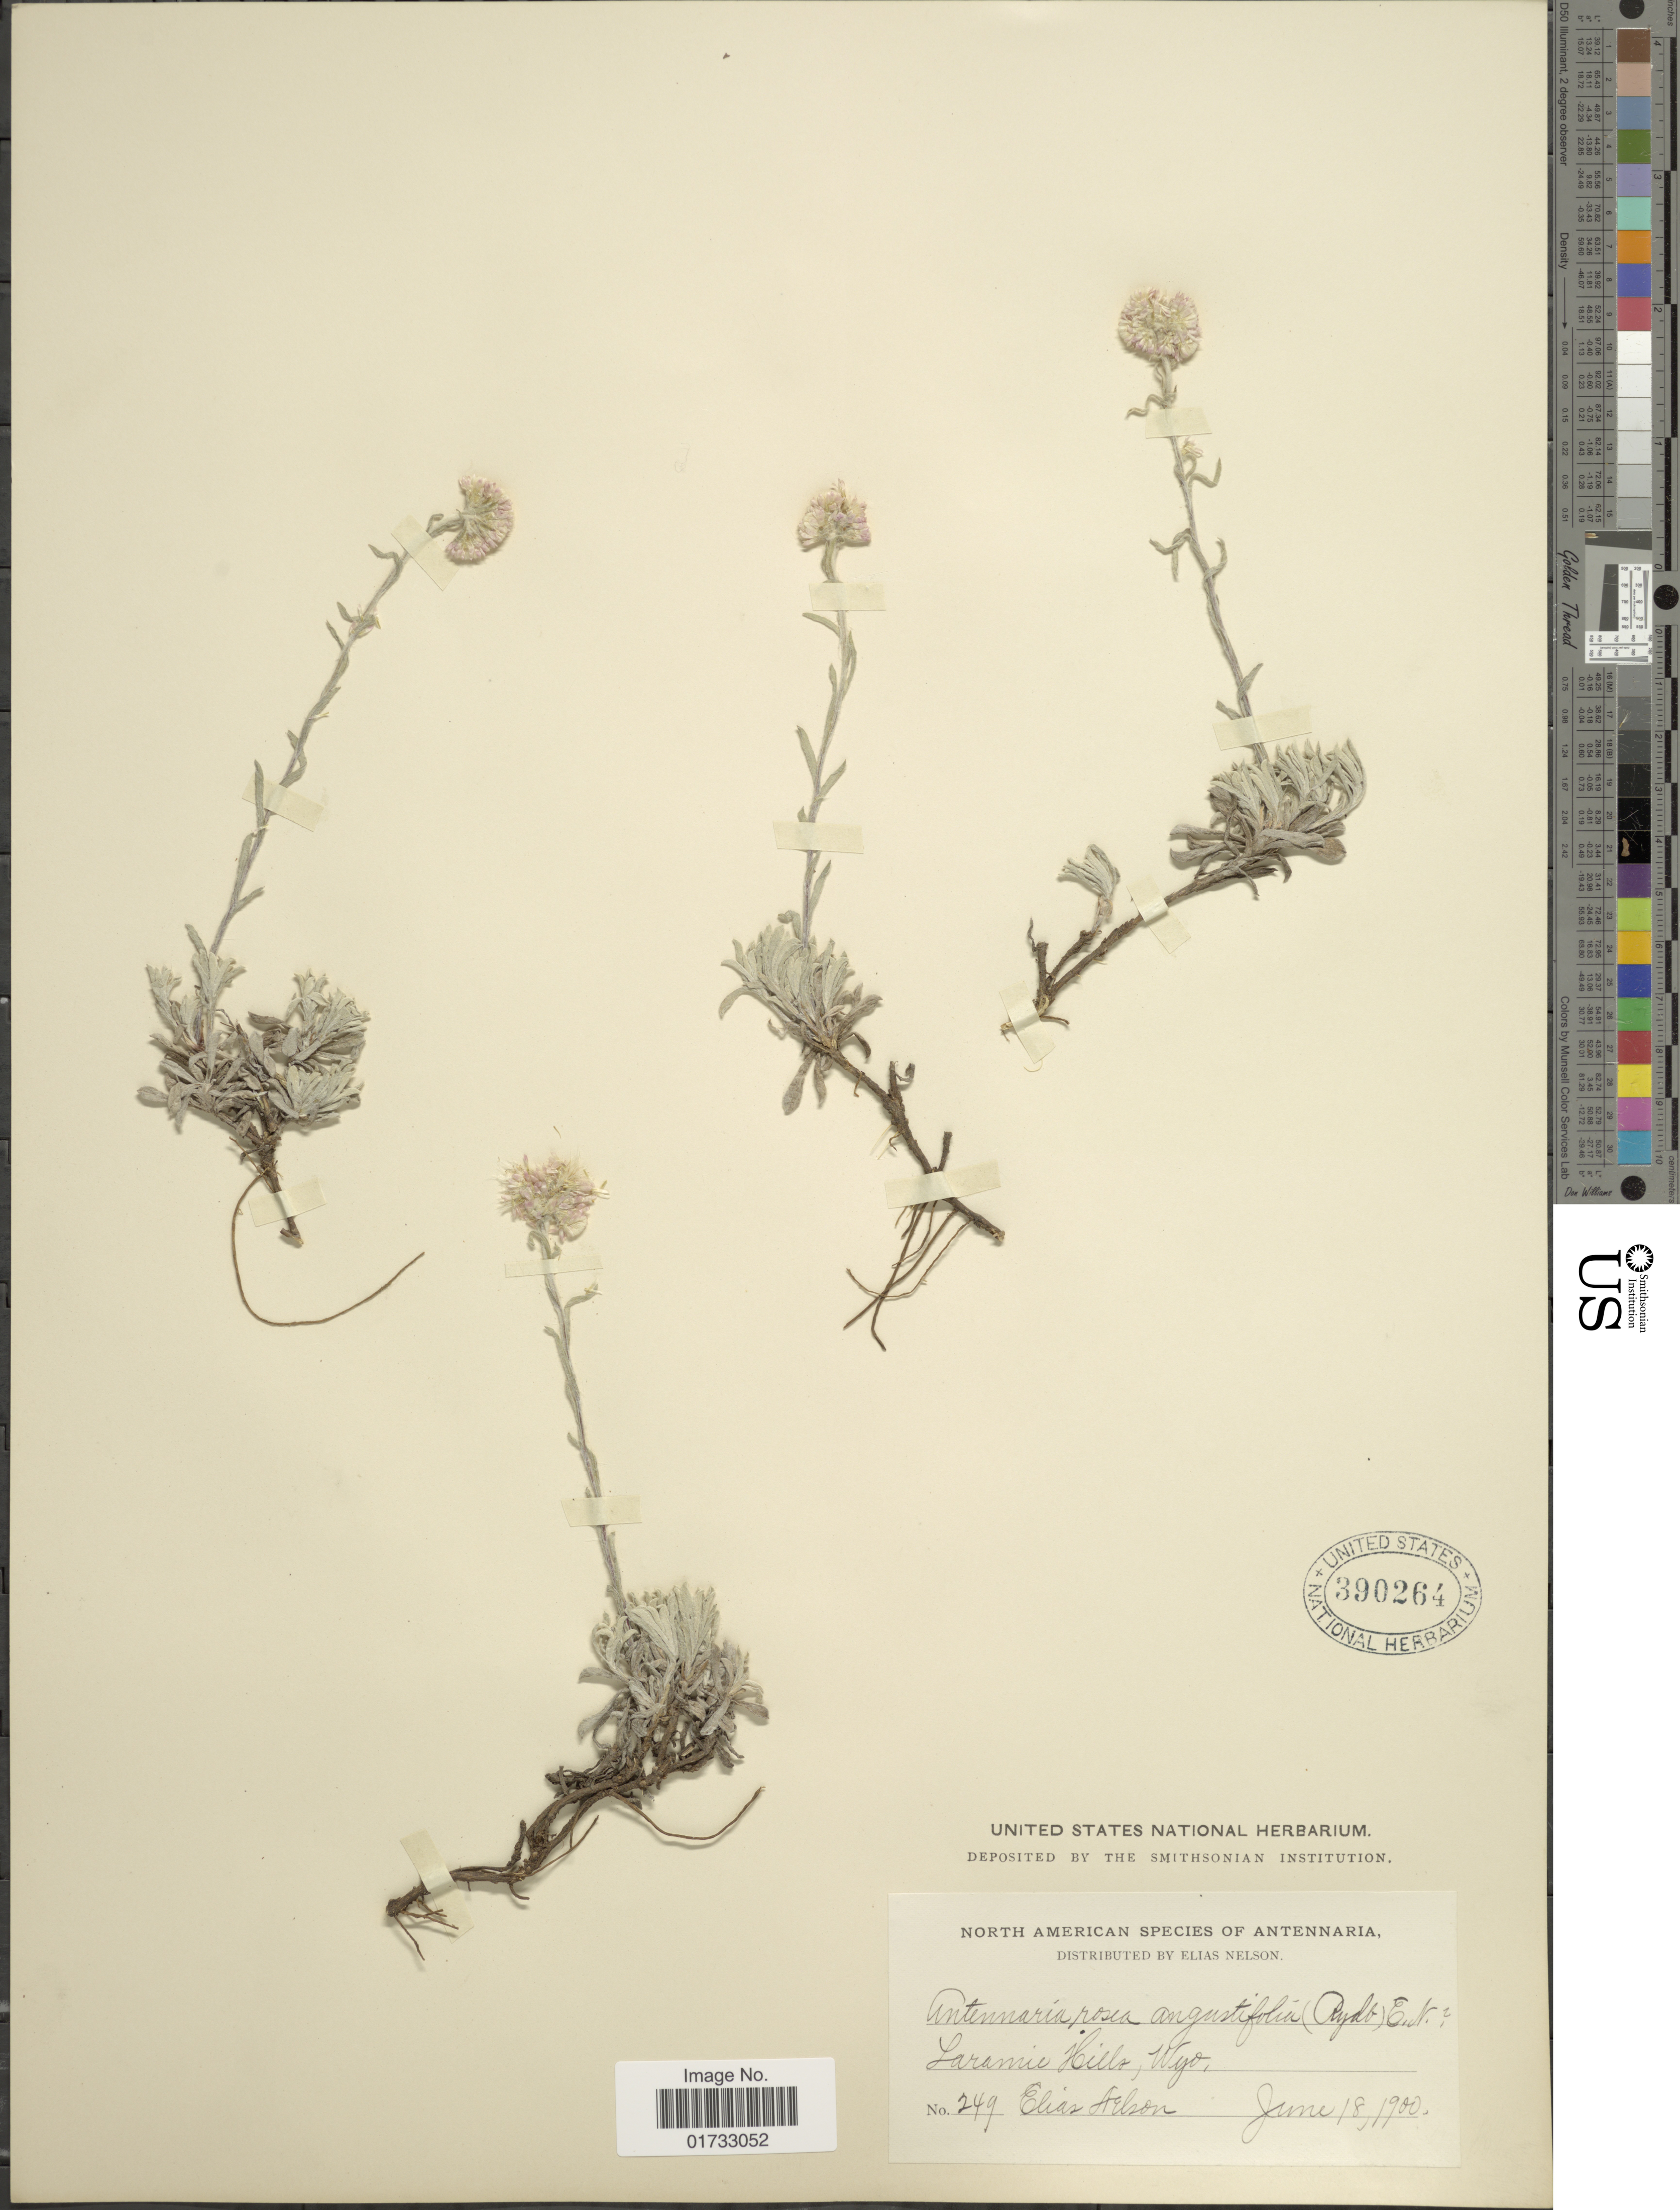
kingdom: Plantae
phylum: Tracheophyta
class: Magnoliopsida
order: Asterales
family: Asteraceae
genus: Antennaria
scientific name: Antennaria rosea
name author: Greene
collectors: E. Nelson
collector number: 249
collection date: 1900-06-18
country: United States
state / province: Wyoming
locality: Laramie Hills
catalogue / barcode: US 390264